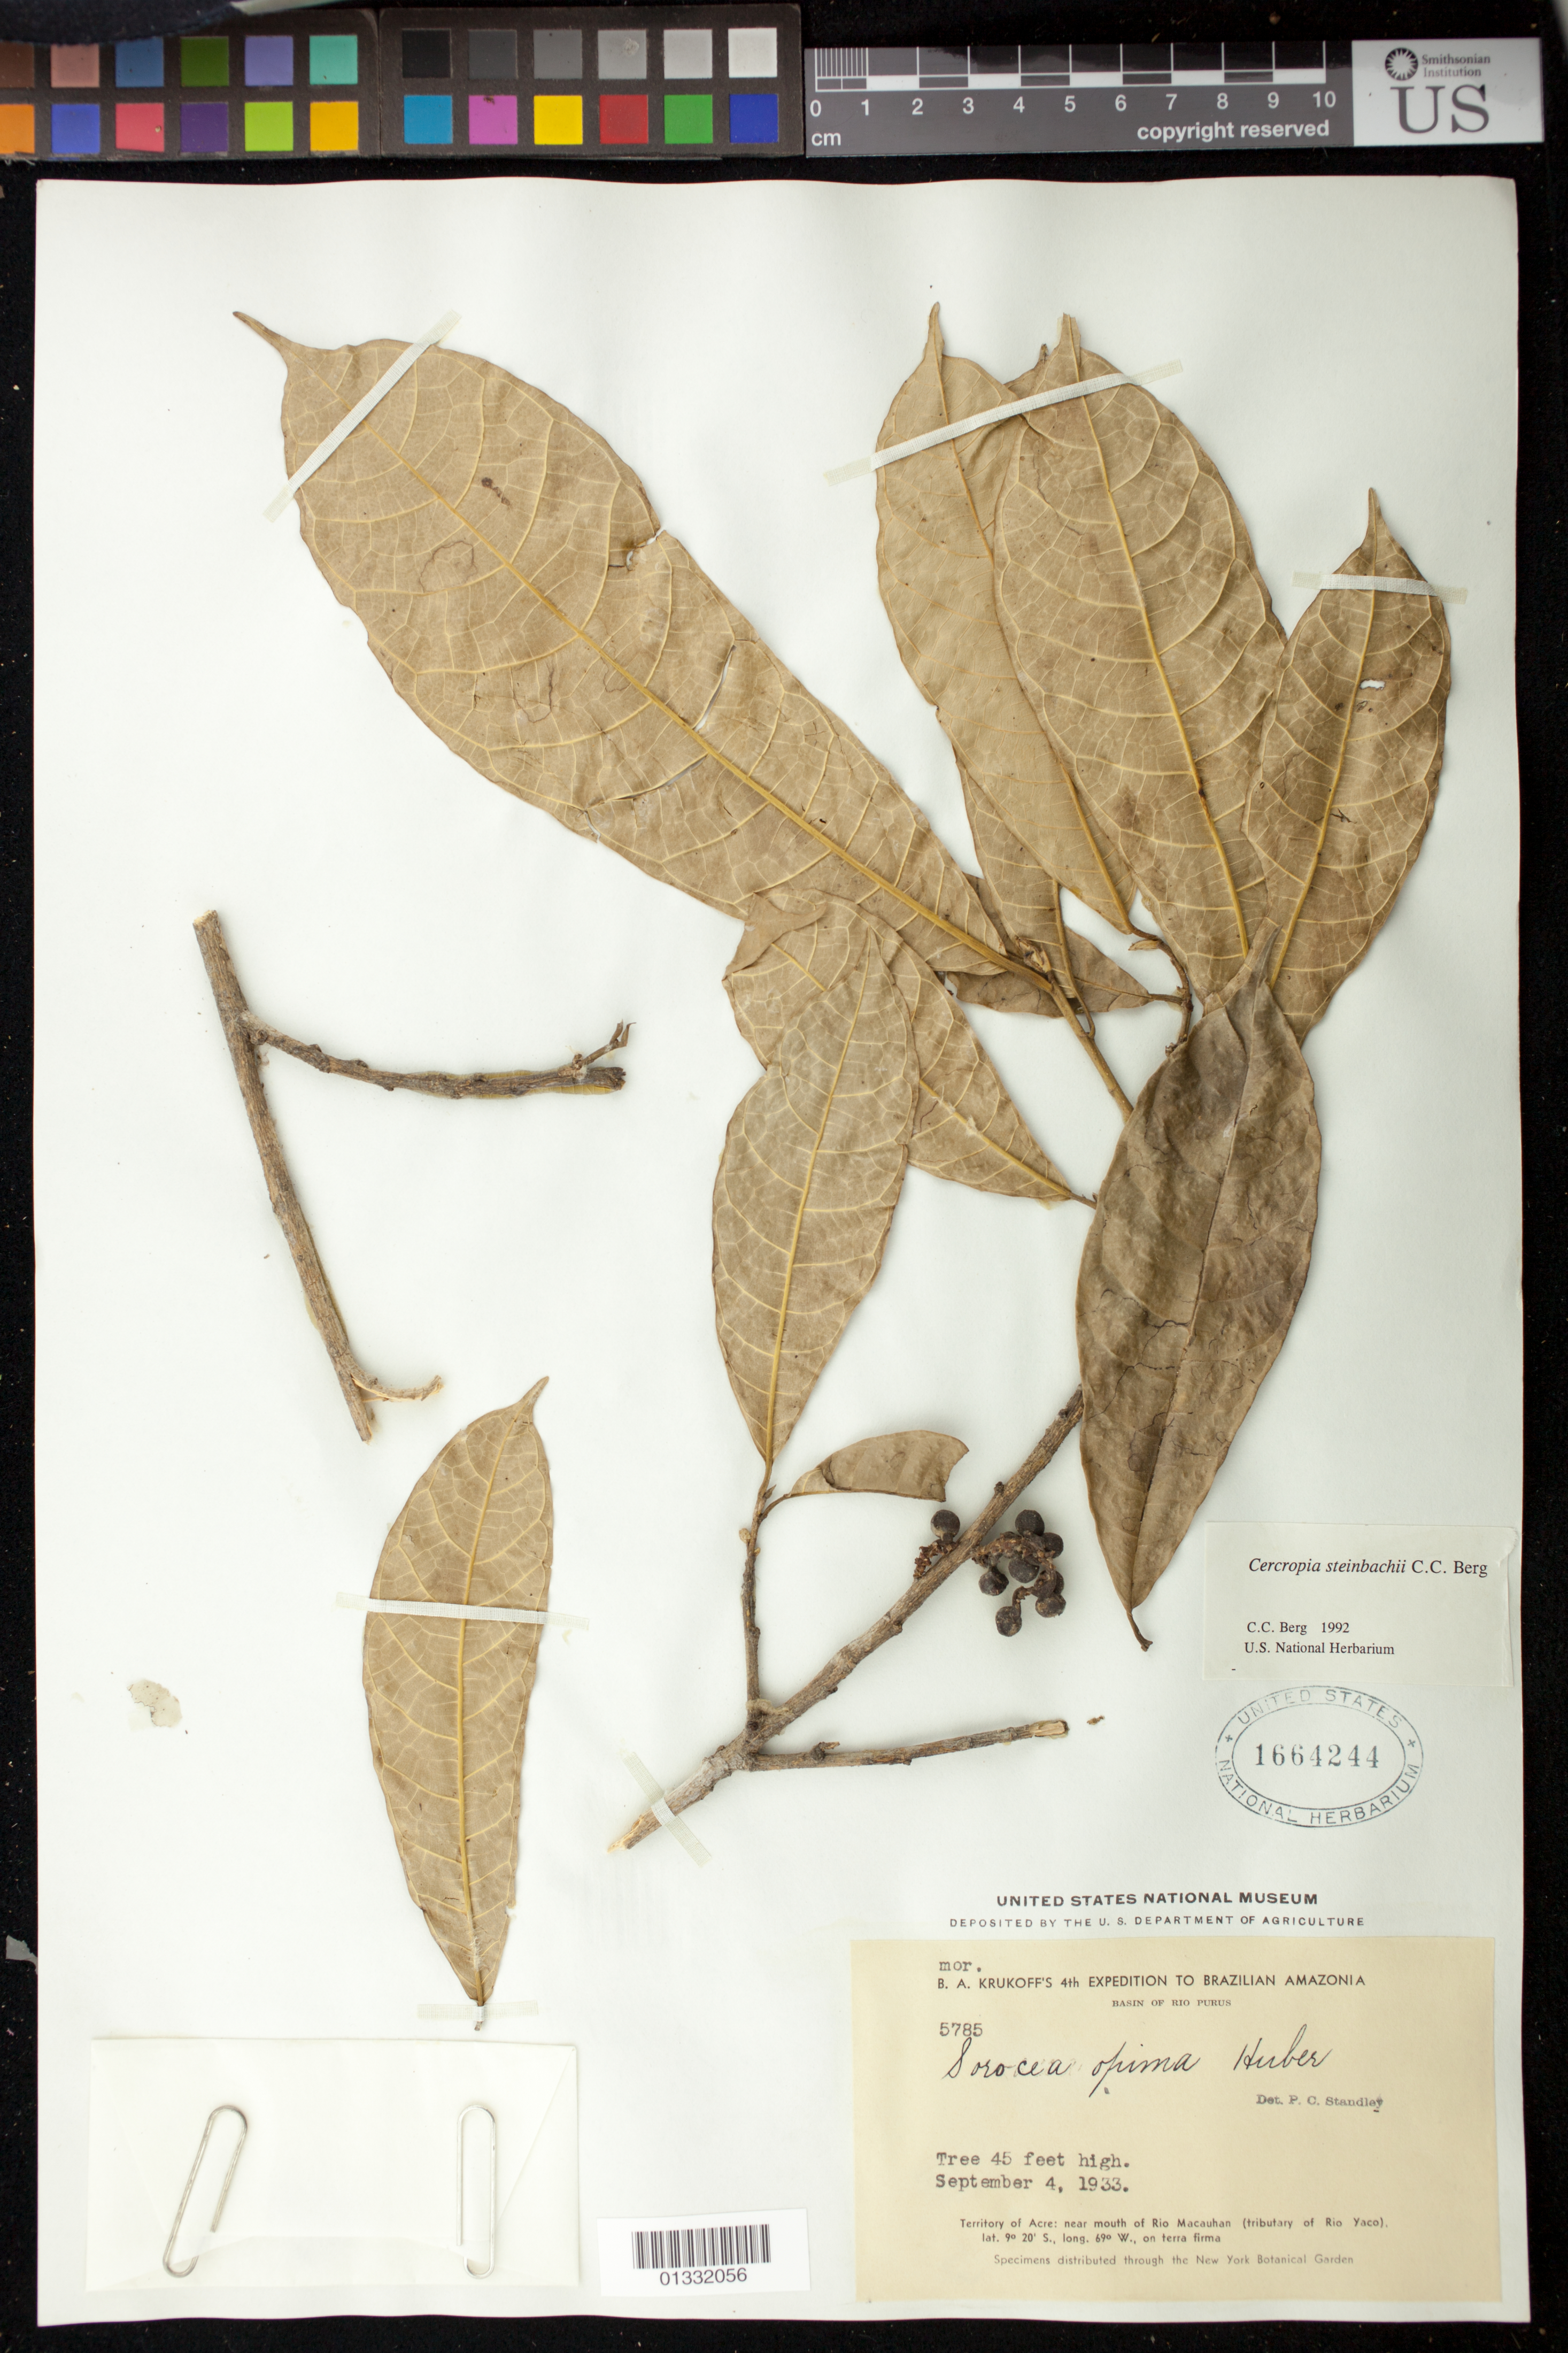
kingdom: Plantae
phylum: Tracheophyta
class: Magnoliopsida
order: Rosales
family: Moraceae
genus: Sorocea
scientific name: Sorocea steinbachii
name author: C.C. Berg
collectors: B. A. Krukoff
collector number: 5785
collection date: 1933-09-04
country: Brazil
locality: Near mouth of Rio Macauhan (tributaru of rio Yaco)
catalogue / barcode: US 1664244